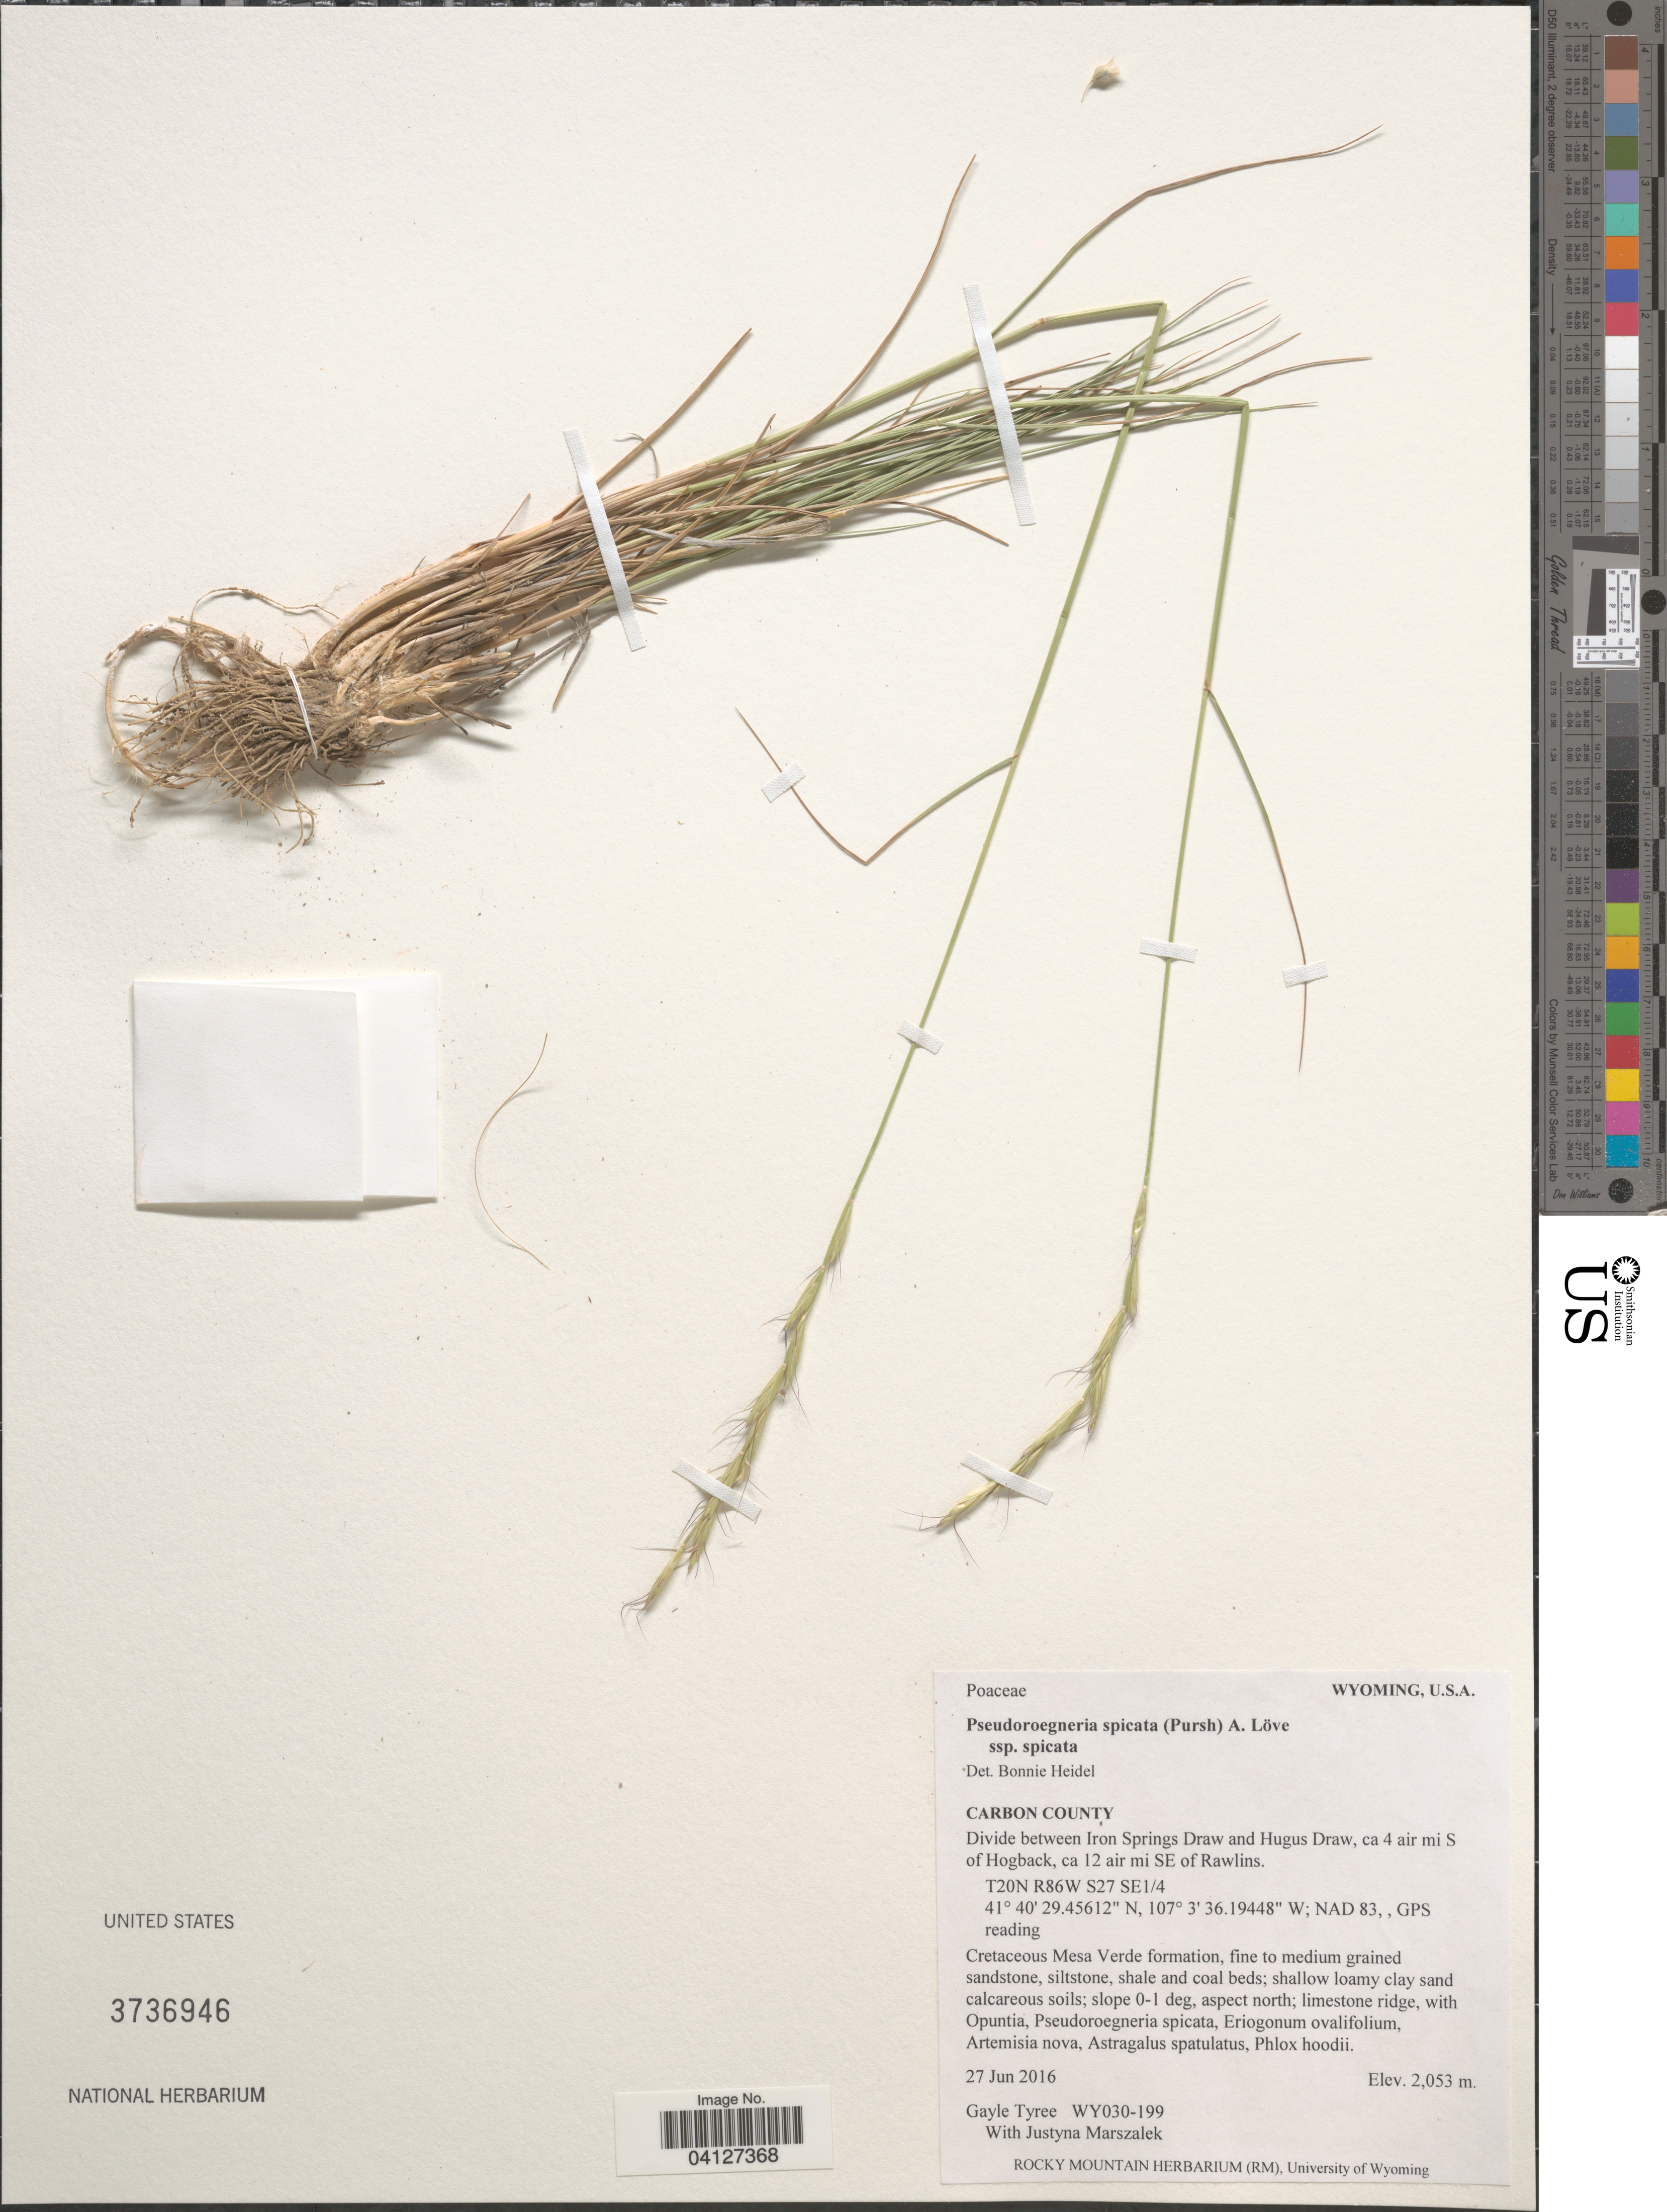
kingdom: Plantae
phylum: Tracheophyta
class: Liliopsida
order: Poales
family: Poaceae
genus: Pseudoroegneria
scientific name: Pseudoroegneria spicata subsp. spicata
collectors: G. Tyree & J. Marszalek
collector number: WY030-199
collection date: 2016-06-27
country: United States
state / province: Wyoming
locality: Carbon County. Divide between Iron Springs Draw and Hugus Draw, ca 4 air mi S of Hogback, ca 12 air mi SE of Rawlins. T20N R86W S27 SE1/4.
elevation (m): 2053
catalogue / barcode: US 3736946